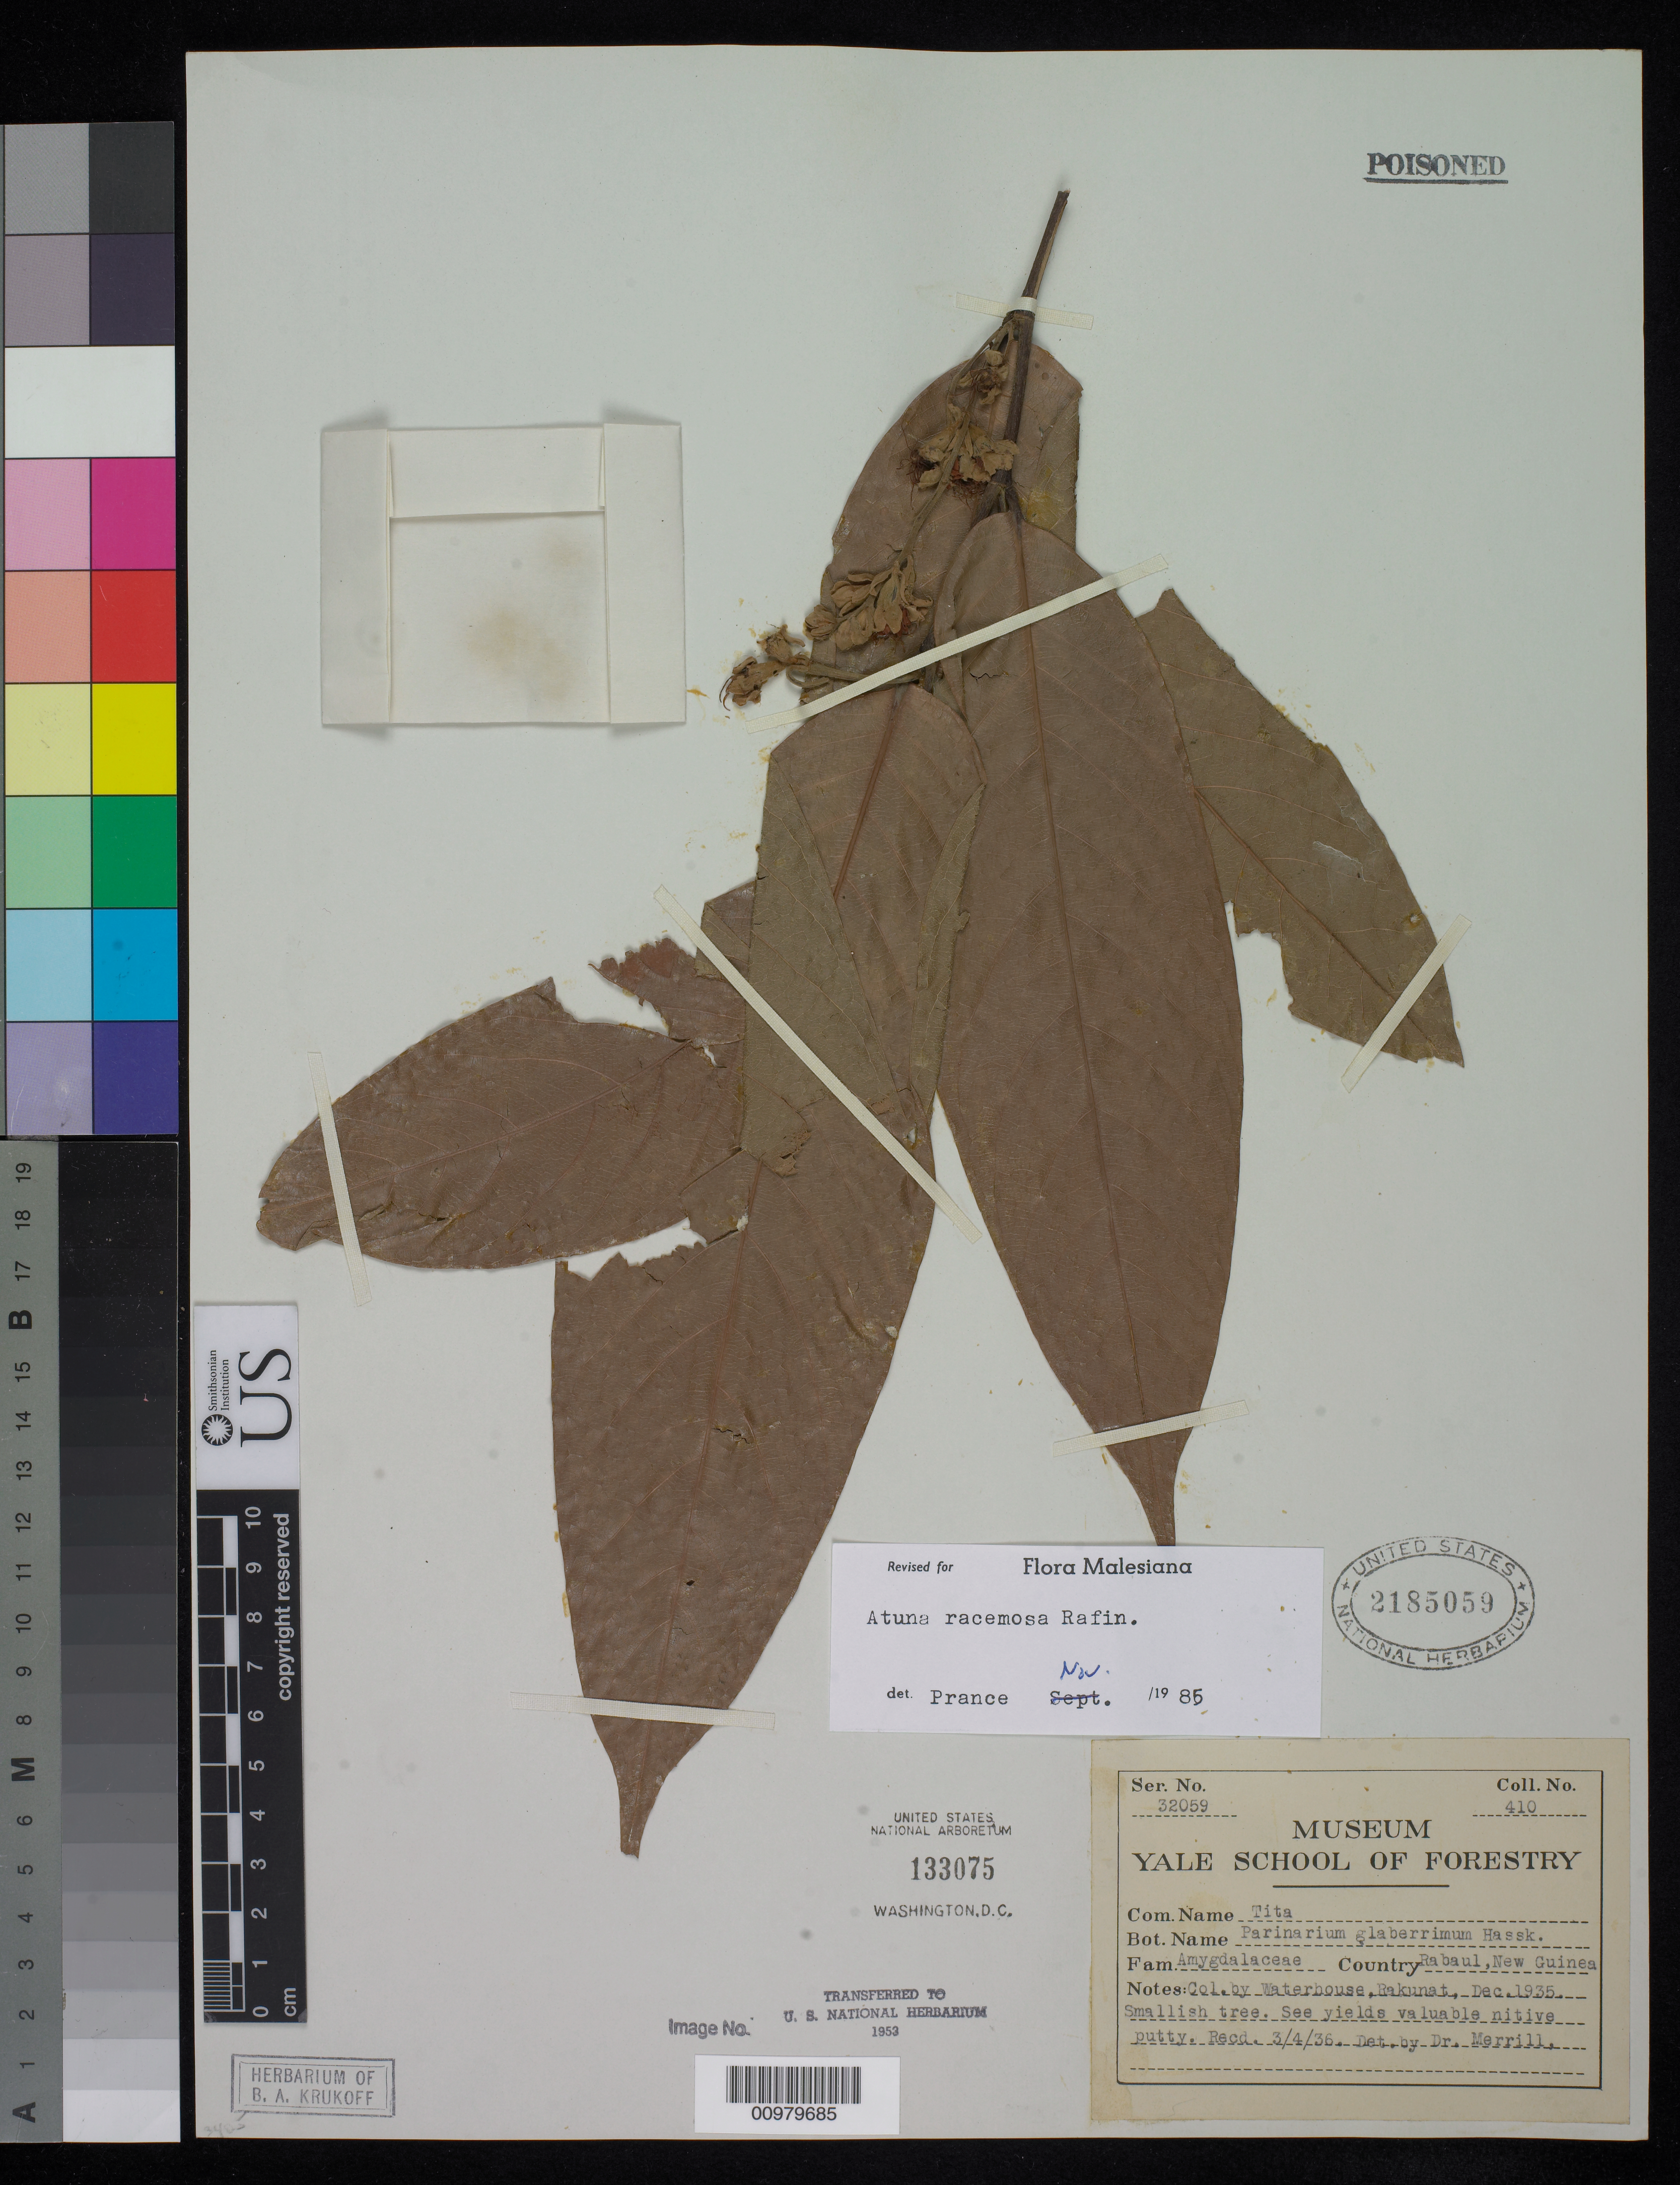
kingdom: Plantae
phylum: Tracheophyta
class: Magnoliopsida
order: Malpighiales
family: Chrysobalanaceae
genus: Atuna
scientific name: Atuna racemosa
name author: Raf.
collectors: J. Waterhouse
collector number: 410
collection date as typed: Dec 1935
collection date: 1935-12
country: Papua New Guinea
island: New Guinea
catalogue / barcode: US 2185059